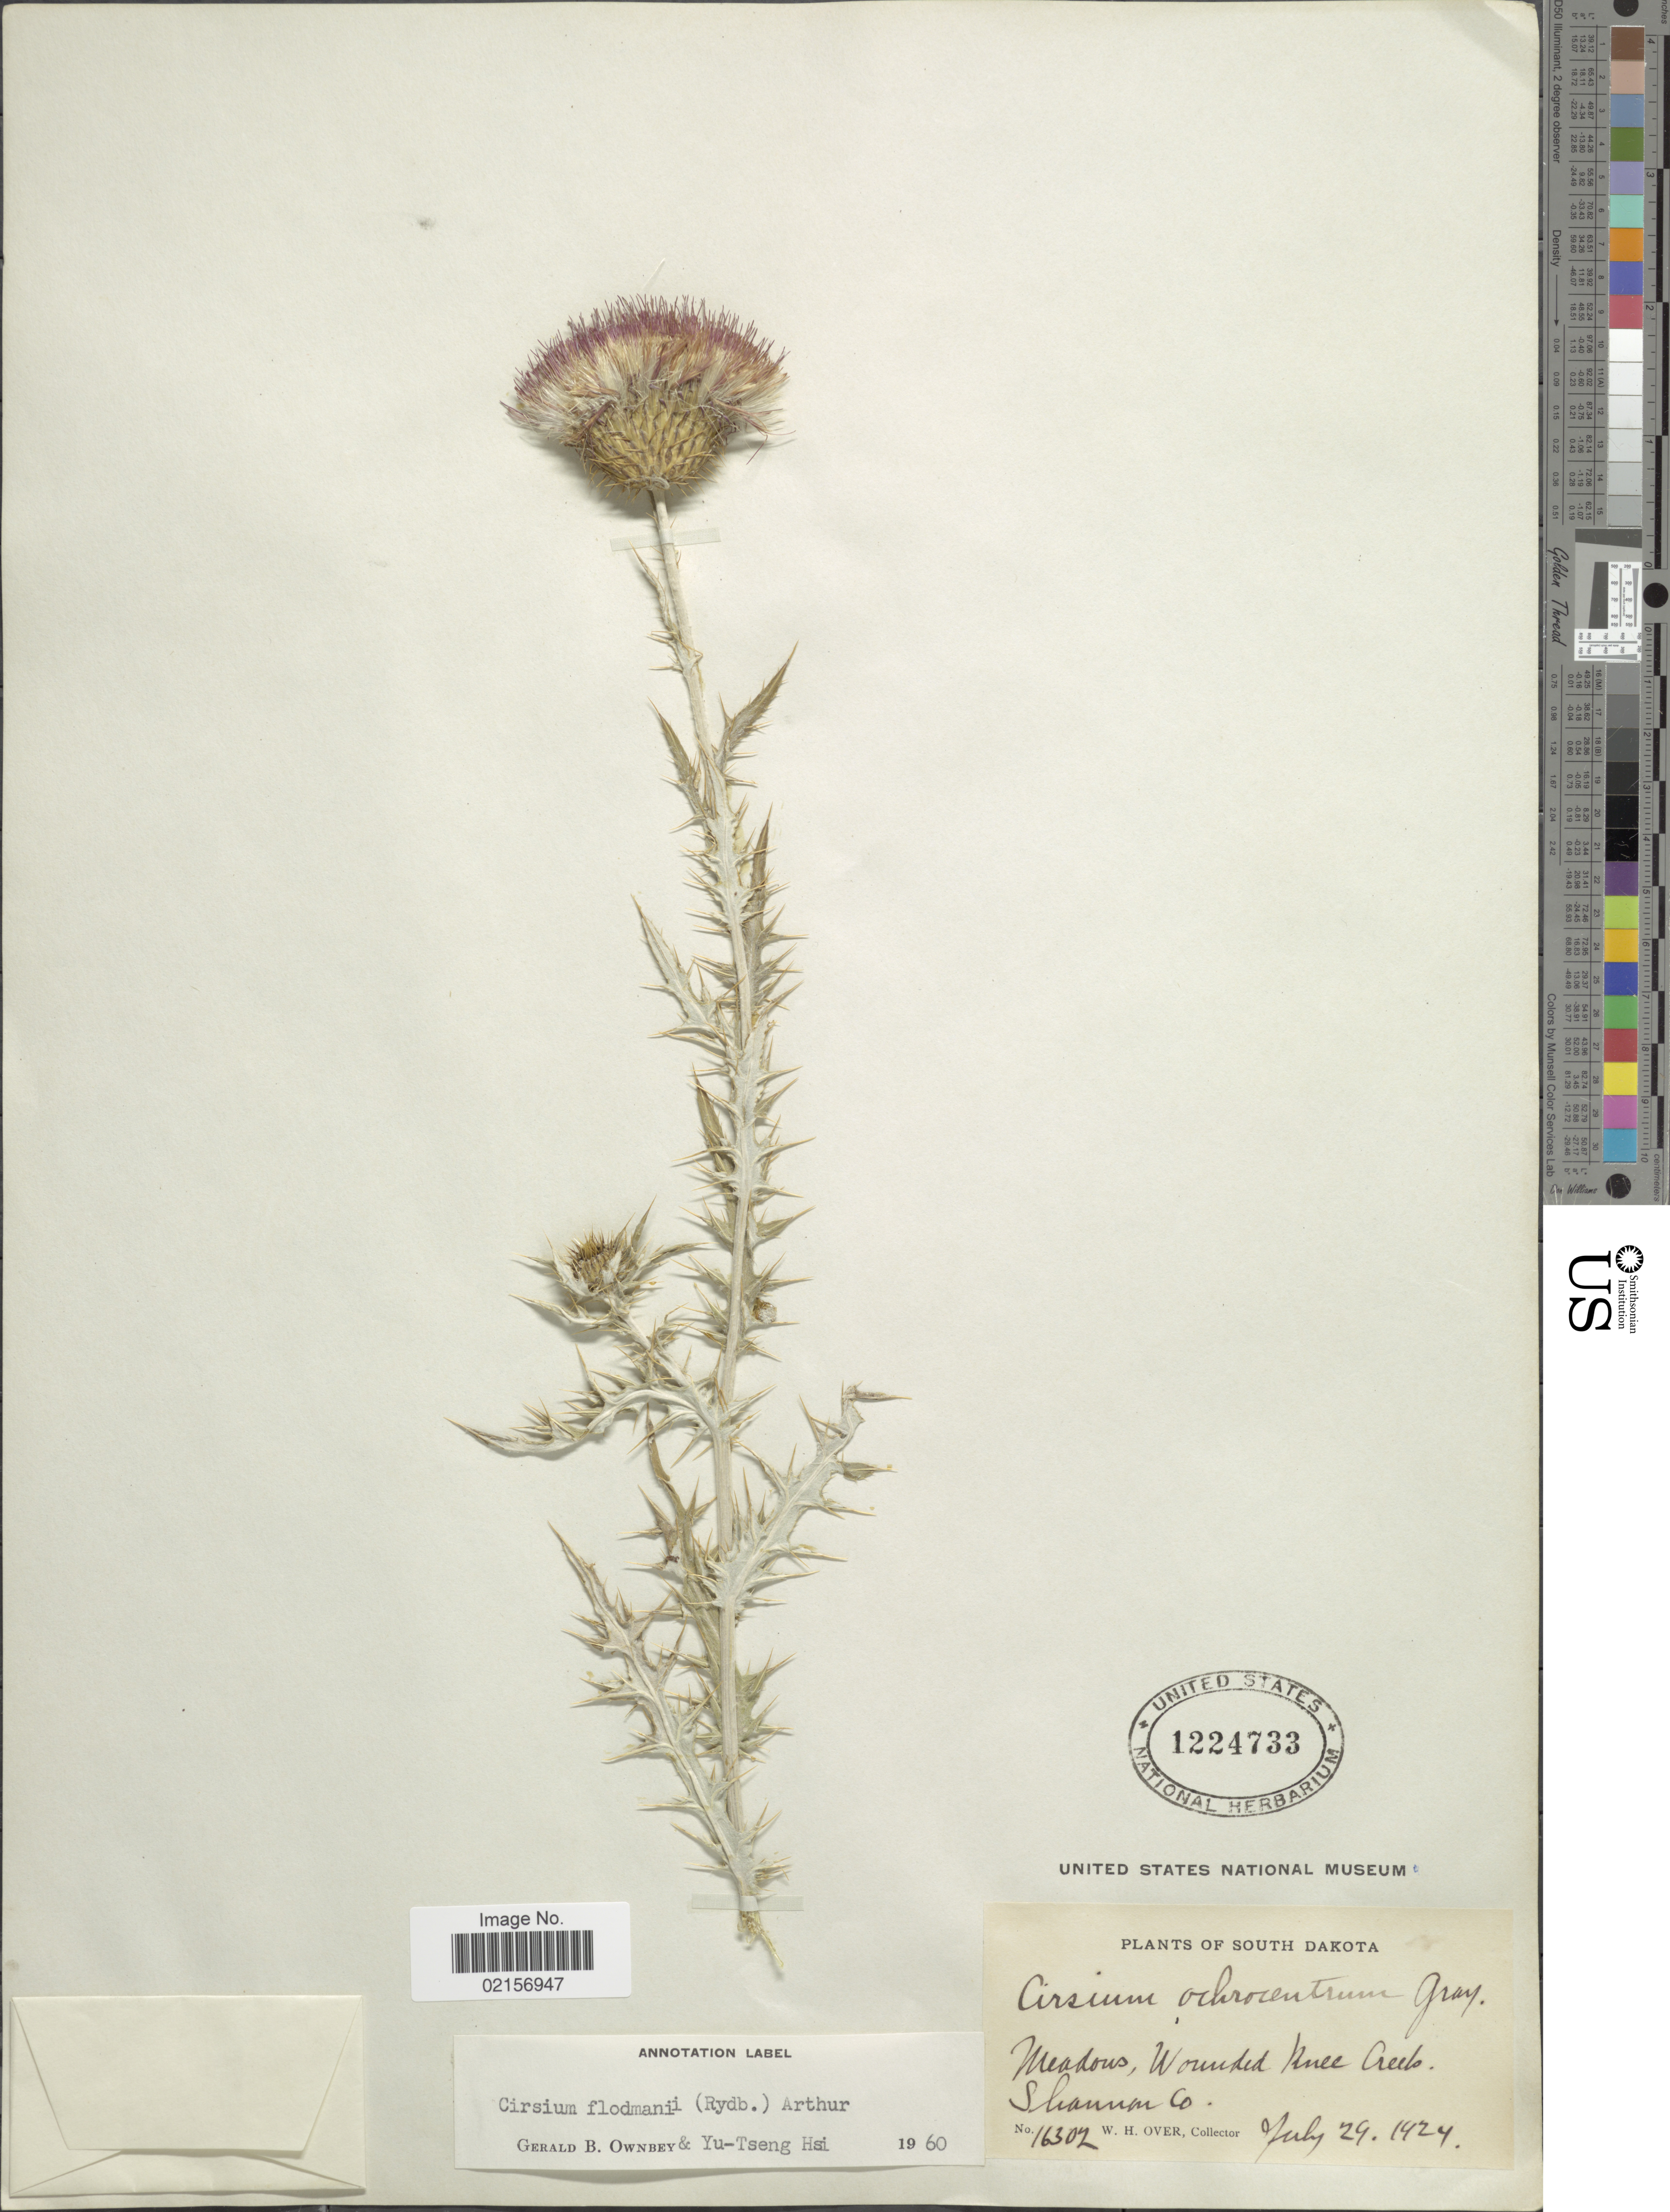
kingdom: Plantae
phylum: Tracheophyta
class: Magnoliopsida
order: Asterales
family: Asteraceae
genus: Cirsium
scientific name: Cirsium flodmanii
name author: (Rydb.) Arthur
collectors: W. Over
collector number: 16302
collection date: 1924-07-29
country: United States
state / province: South Dakota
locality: Meadows, Wounded Knee Creeks, Shannon Co.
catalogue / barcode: US 1224733